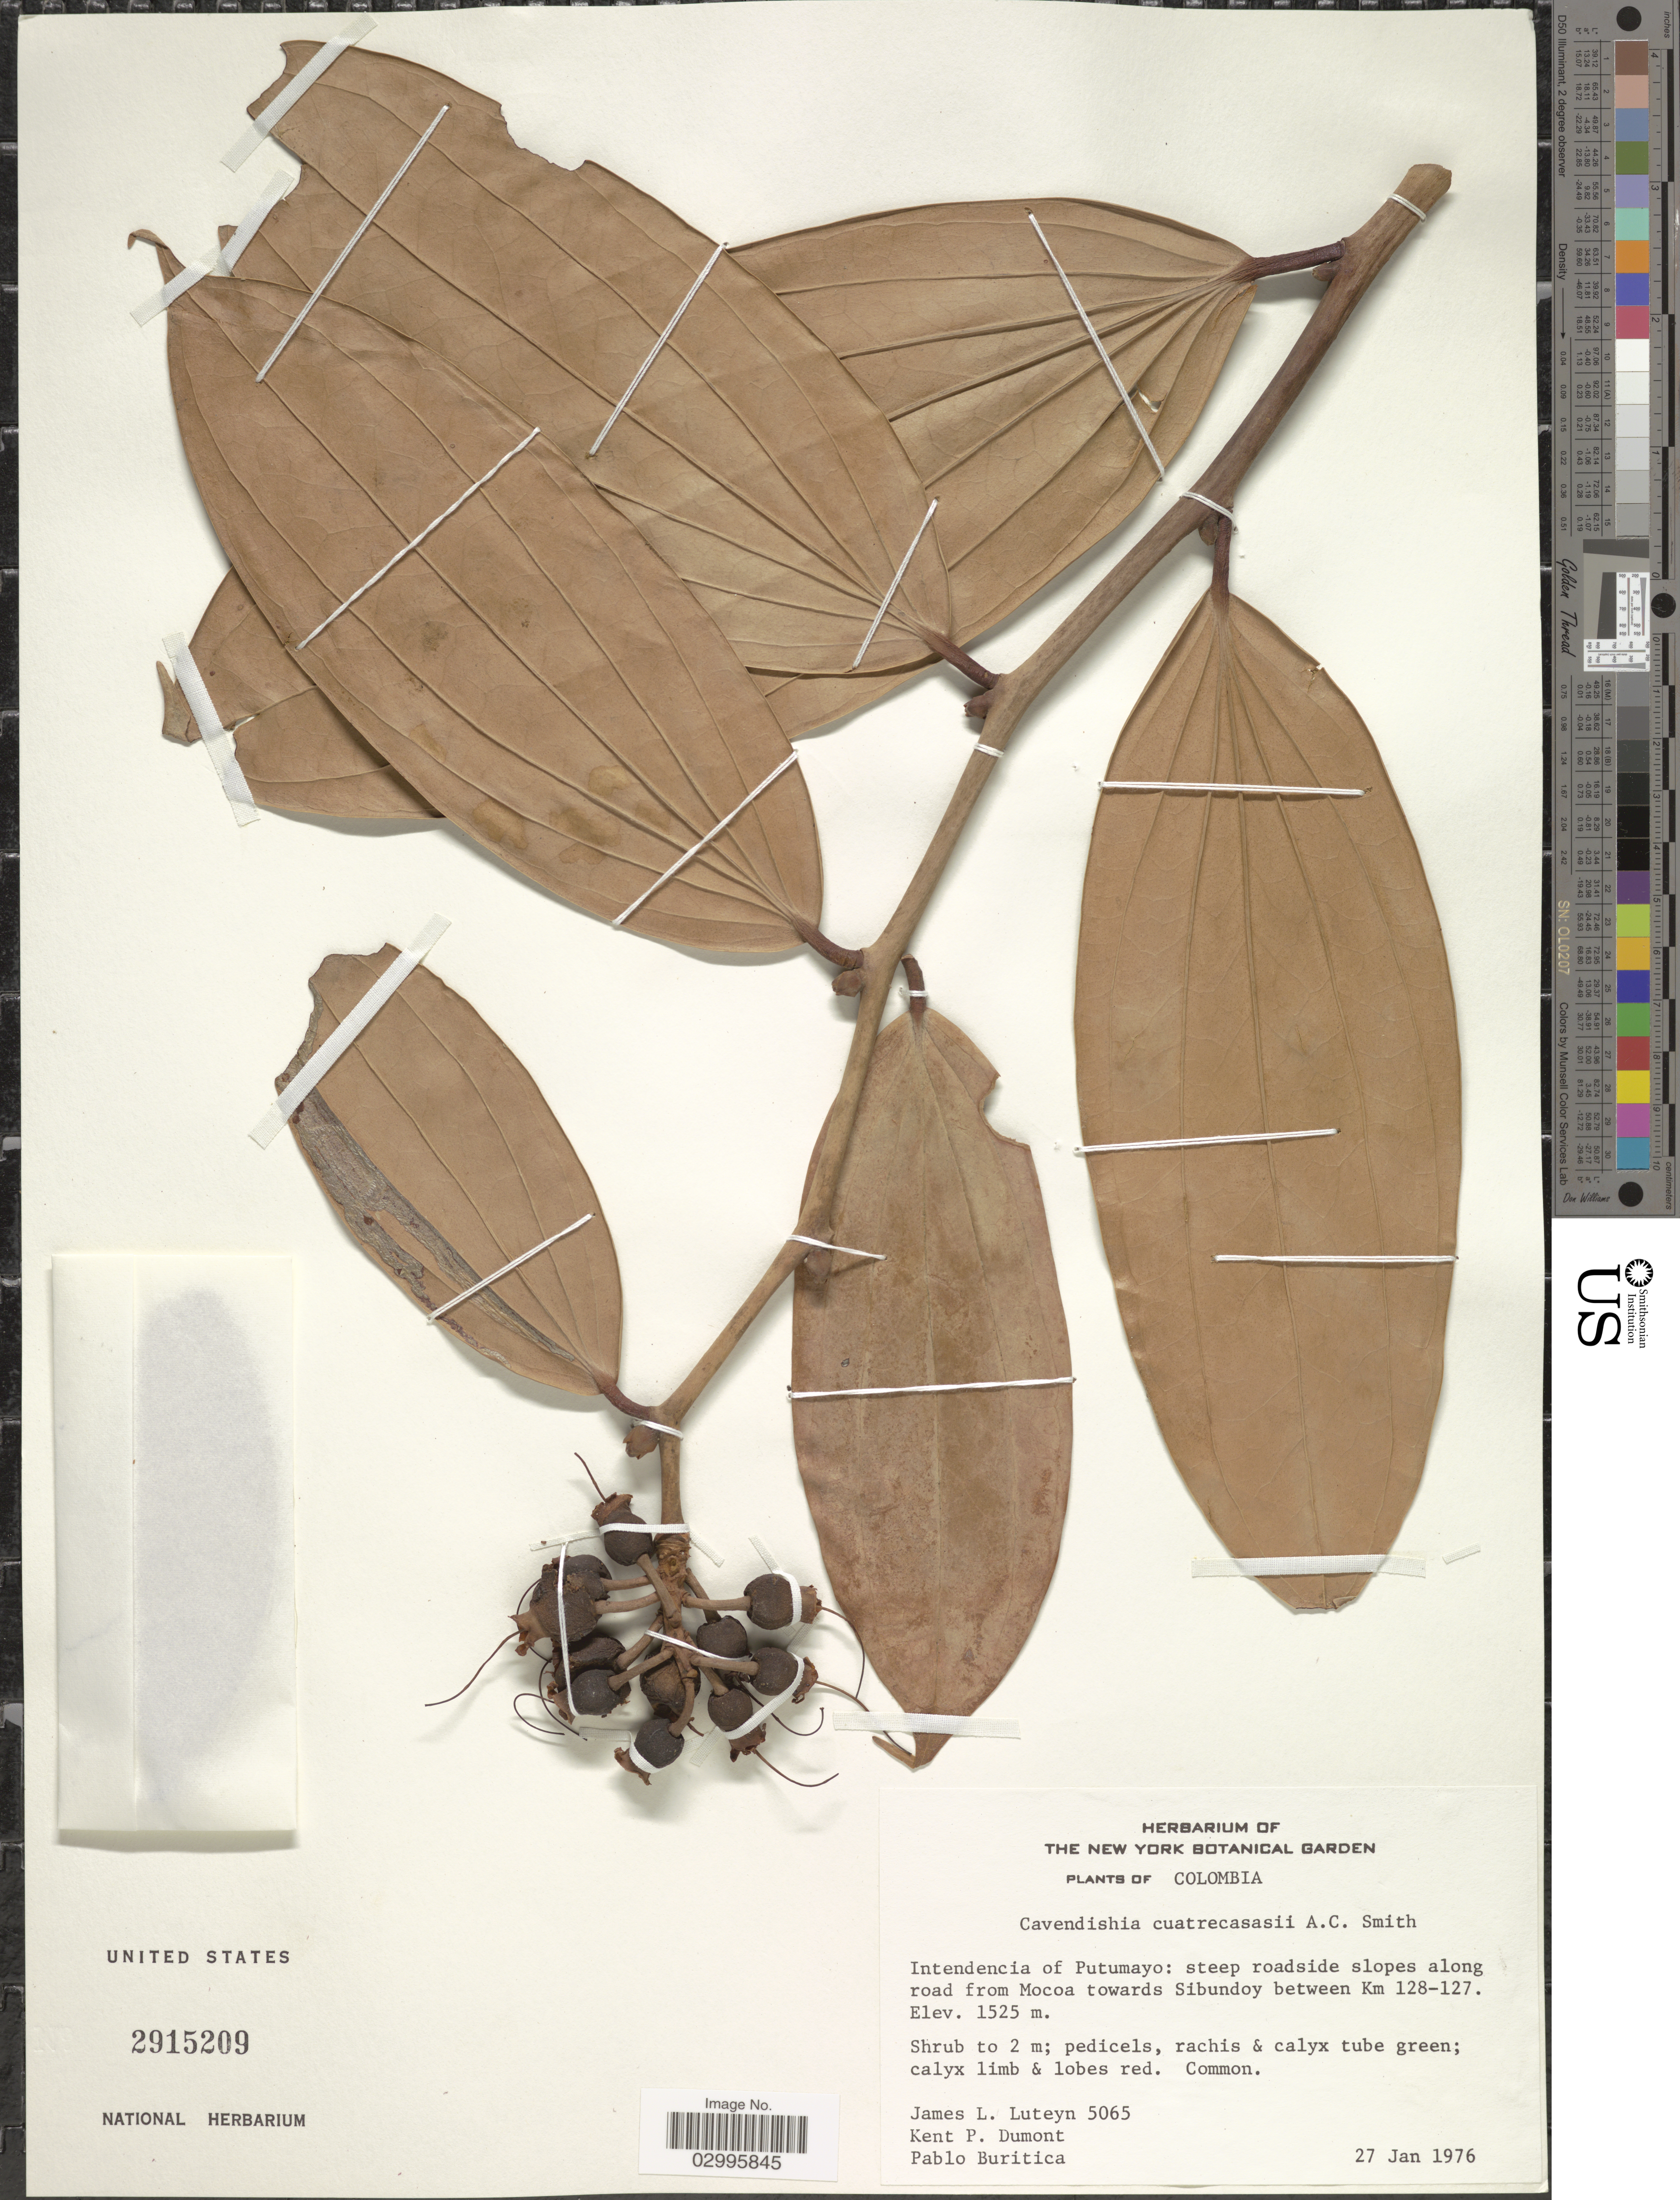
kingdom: Plantae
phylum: Tracheophyta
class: Magnoliopsida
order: Ericales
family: Ericaceae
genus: Cavendishia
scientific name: Cavendishia cuatrecasasii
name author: A.C. Sm. in Cuatrec.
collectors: J. Luteyn, K. P. Dumont & P. Buritica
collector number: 5065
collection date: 1976-01-27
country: Colombia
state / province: Putumayo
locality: Intendencia of Putumayo: steep roadside slopes along road from Mocoa towards Sibundoy between Km 128-127.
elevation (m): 1525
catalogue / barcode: US 2915209